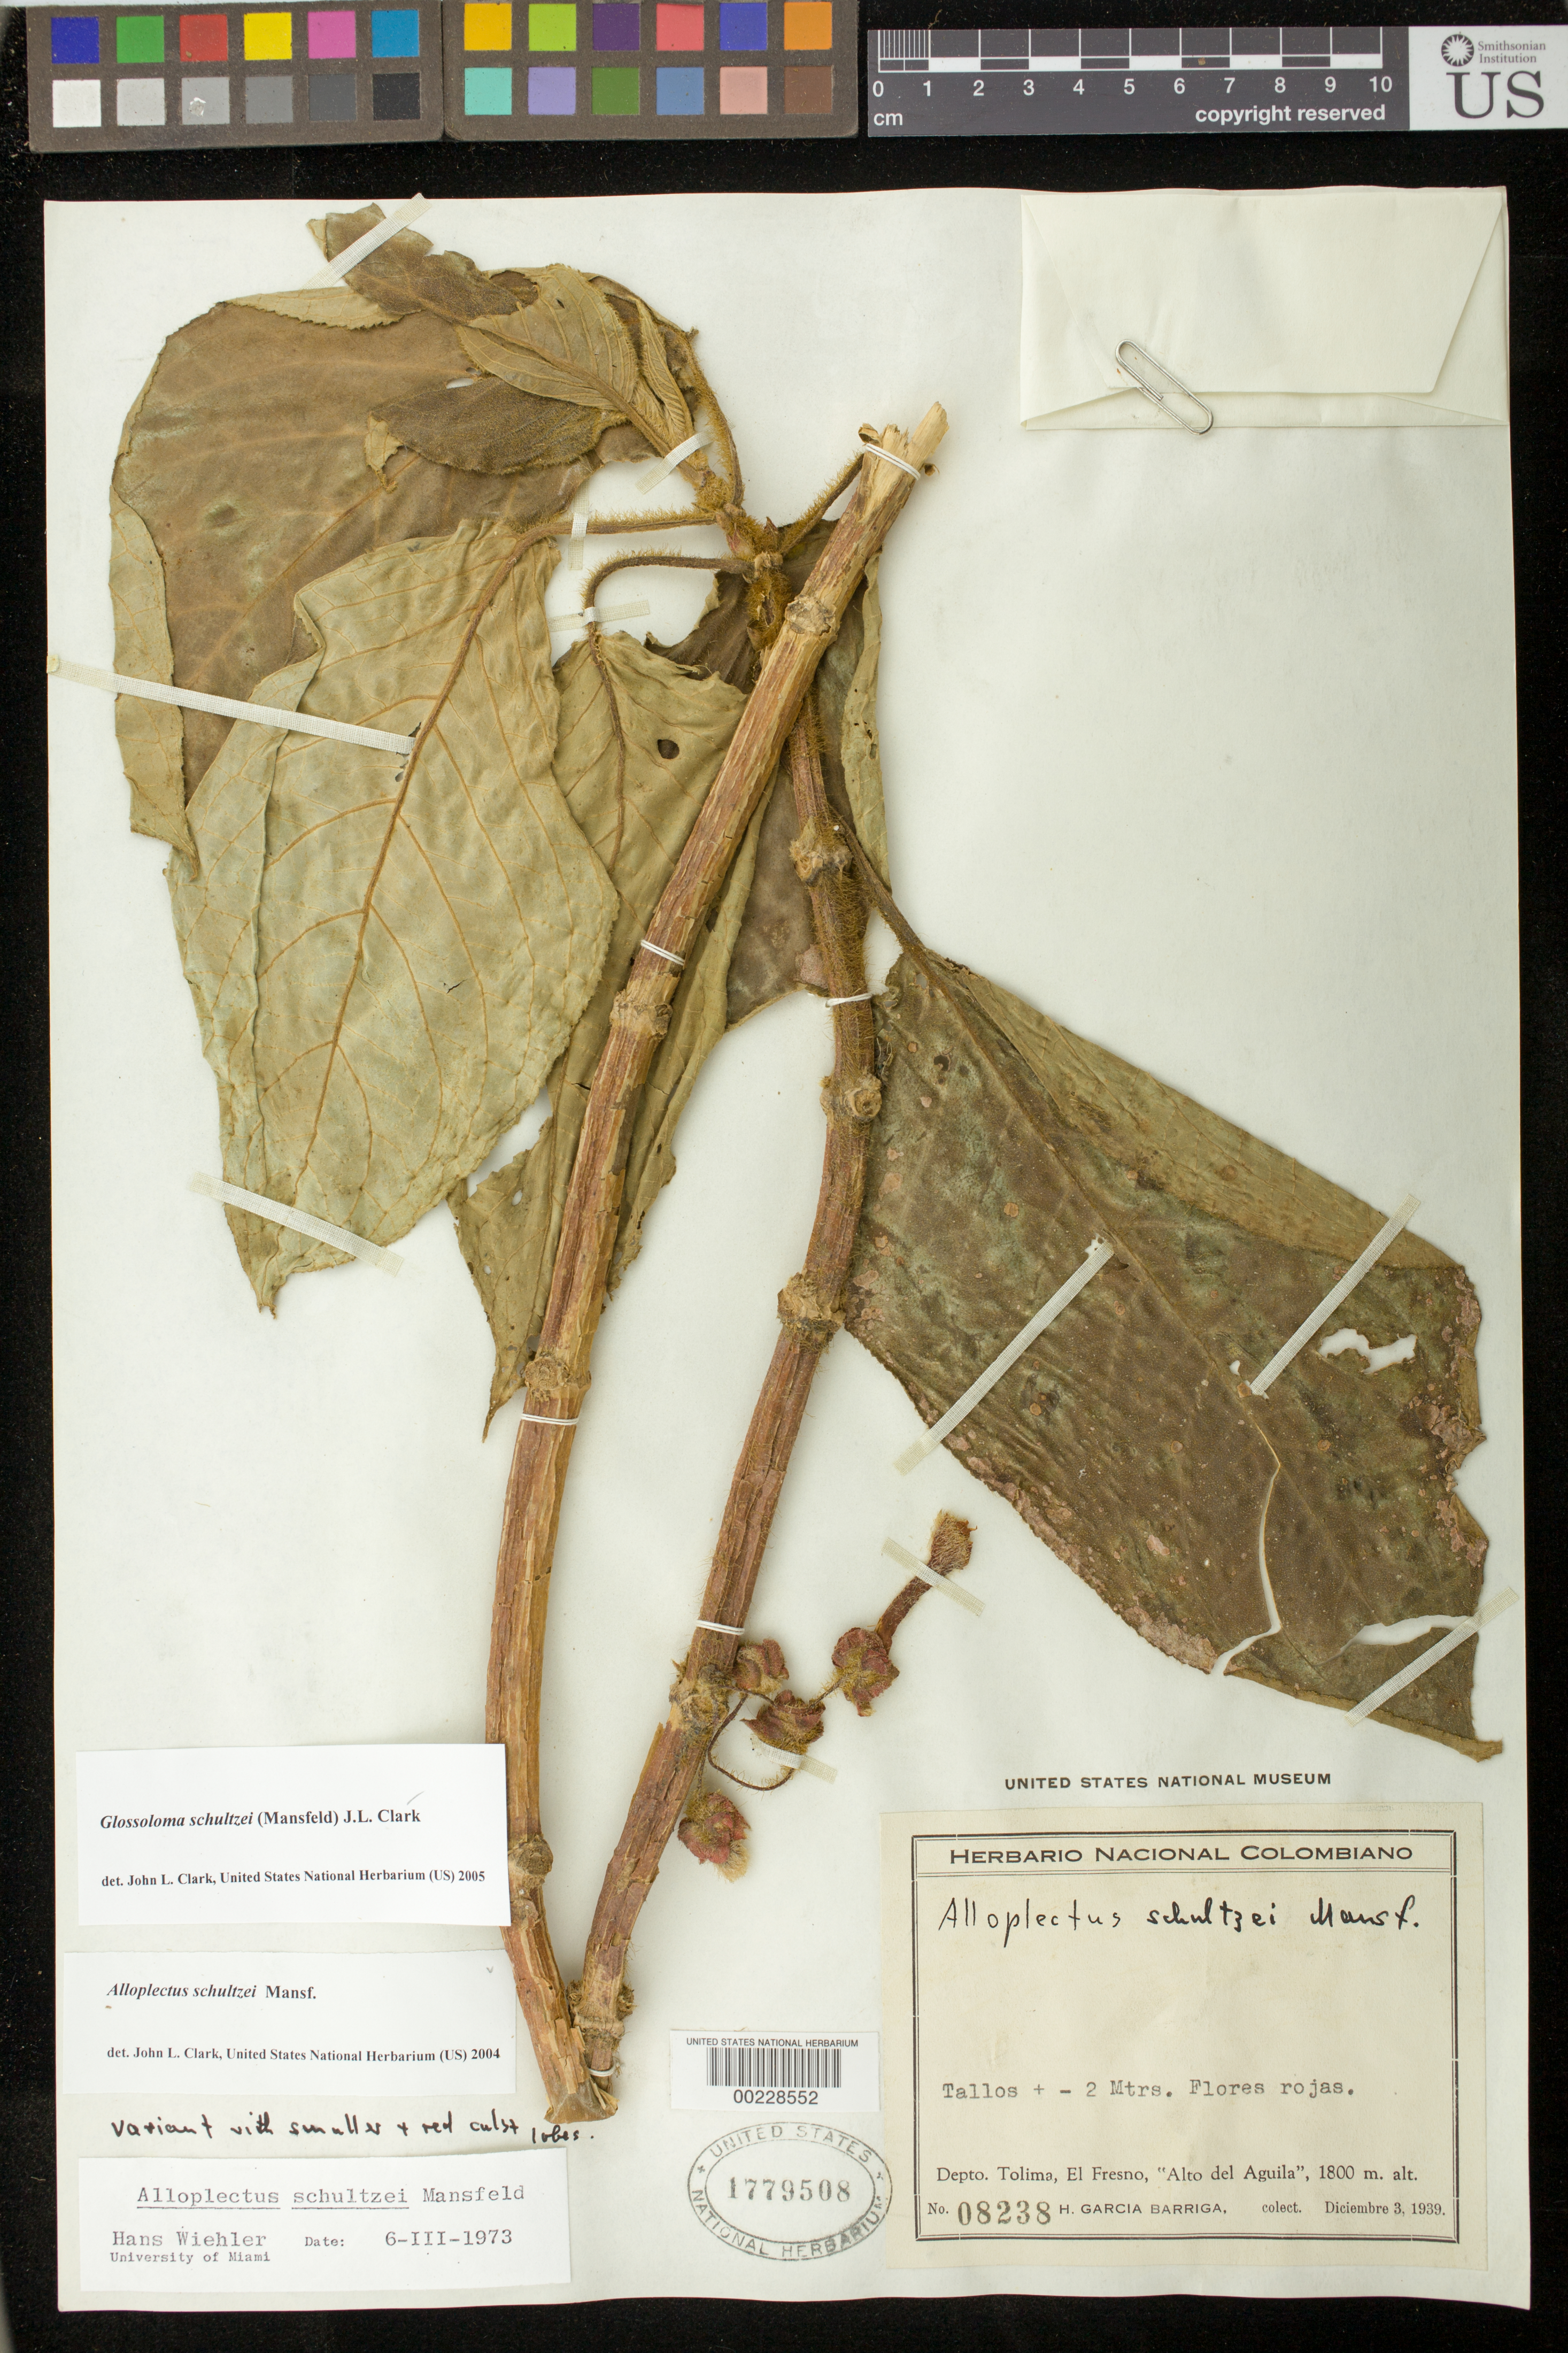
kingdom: Plantae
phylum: Tracheophyta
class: Magnoliopsida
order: Lamiales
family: Gesneriaceae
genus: Glossoloma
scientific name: Glossoloma schultzei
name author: (Mansf.) J.L. Clark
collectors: H. García Barriga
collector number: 8238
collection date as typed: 03 Dec 1939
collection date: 1939-12-03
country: Colombia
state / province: Tolima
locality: El Fresno, "Alto del Aguila"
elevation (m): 1800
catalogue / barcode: US 1779508